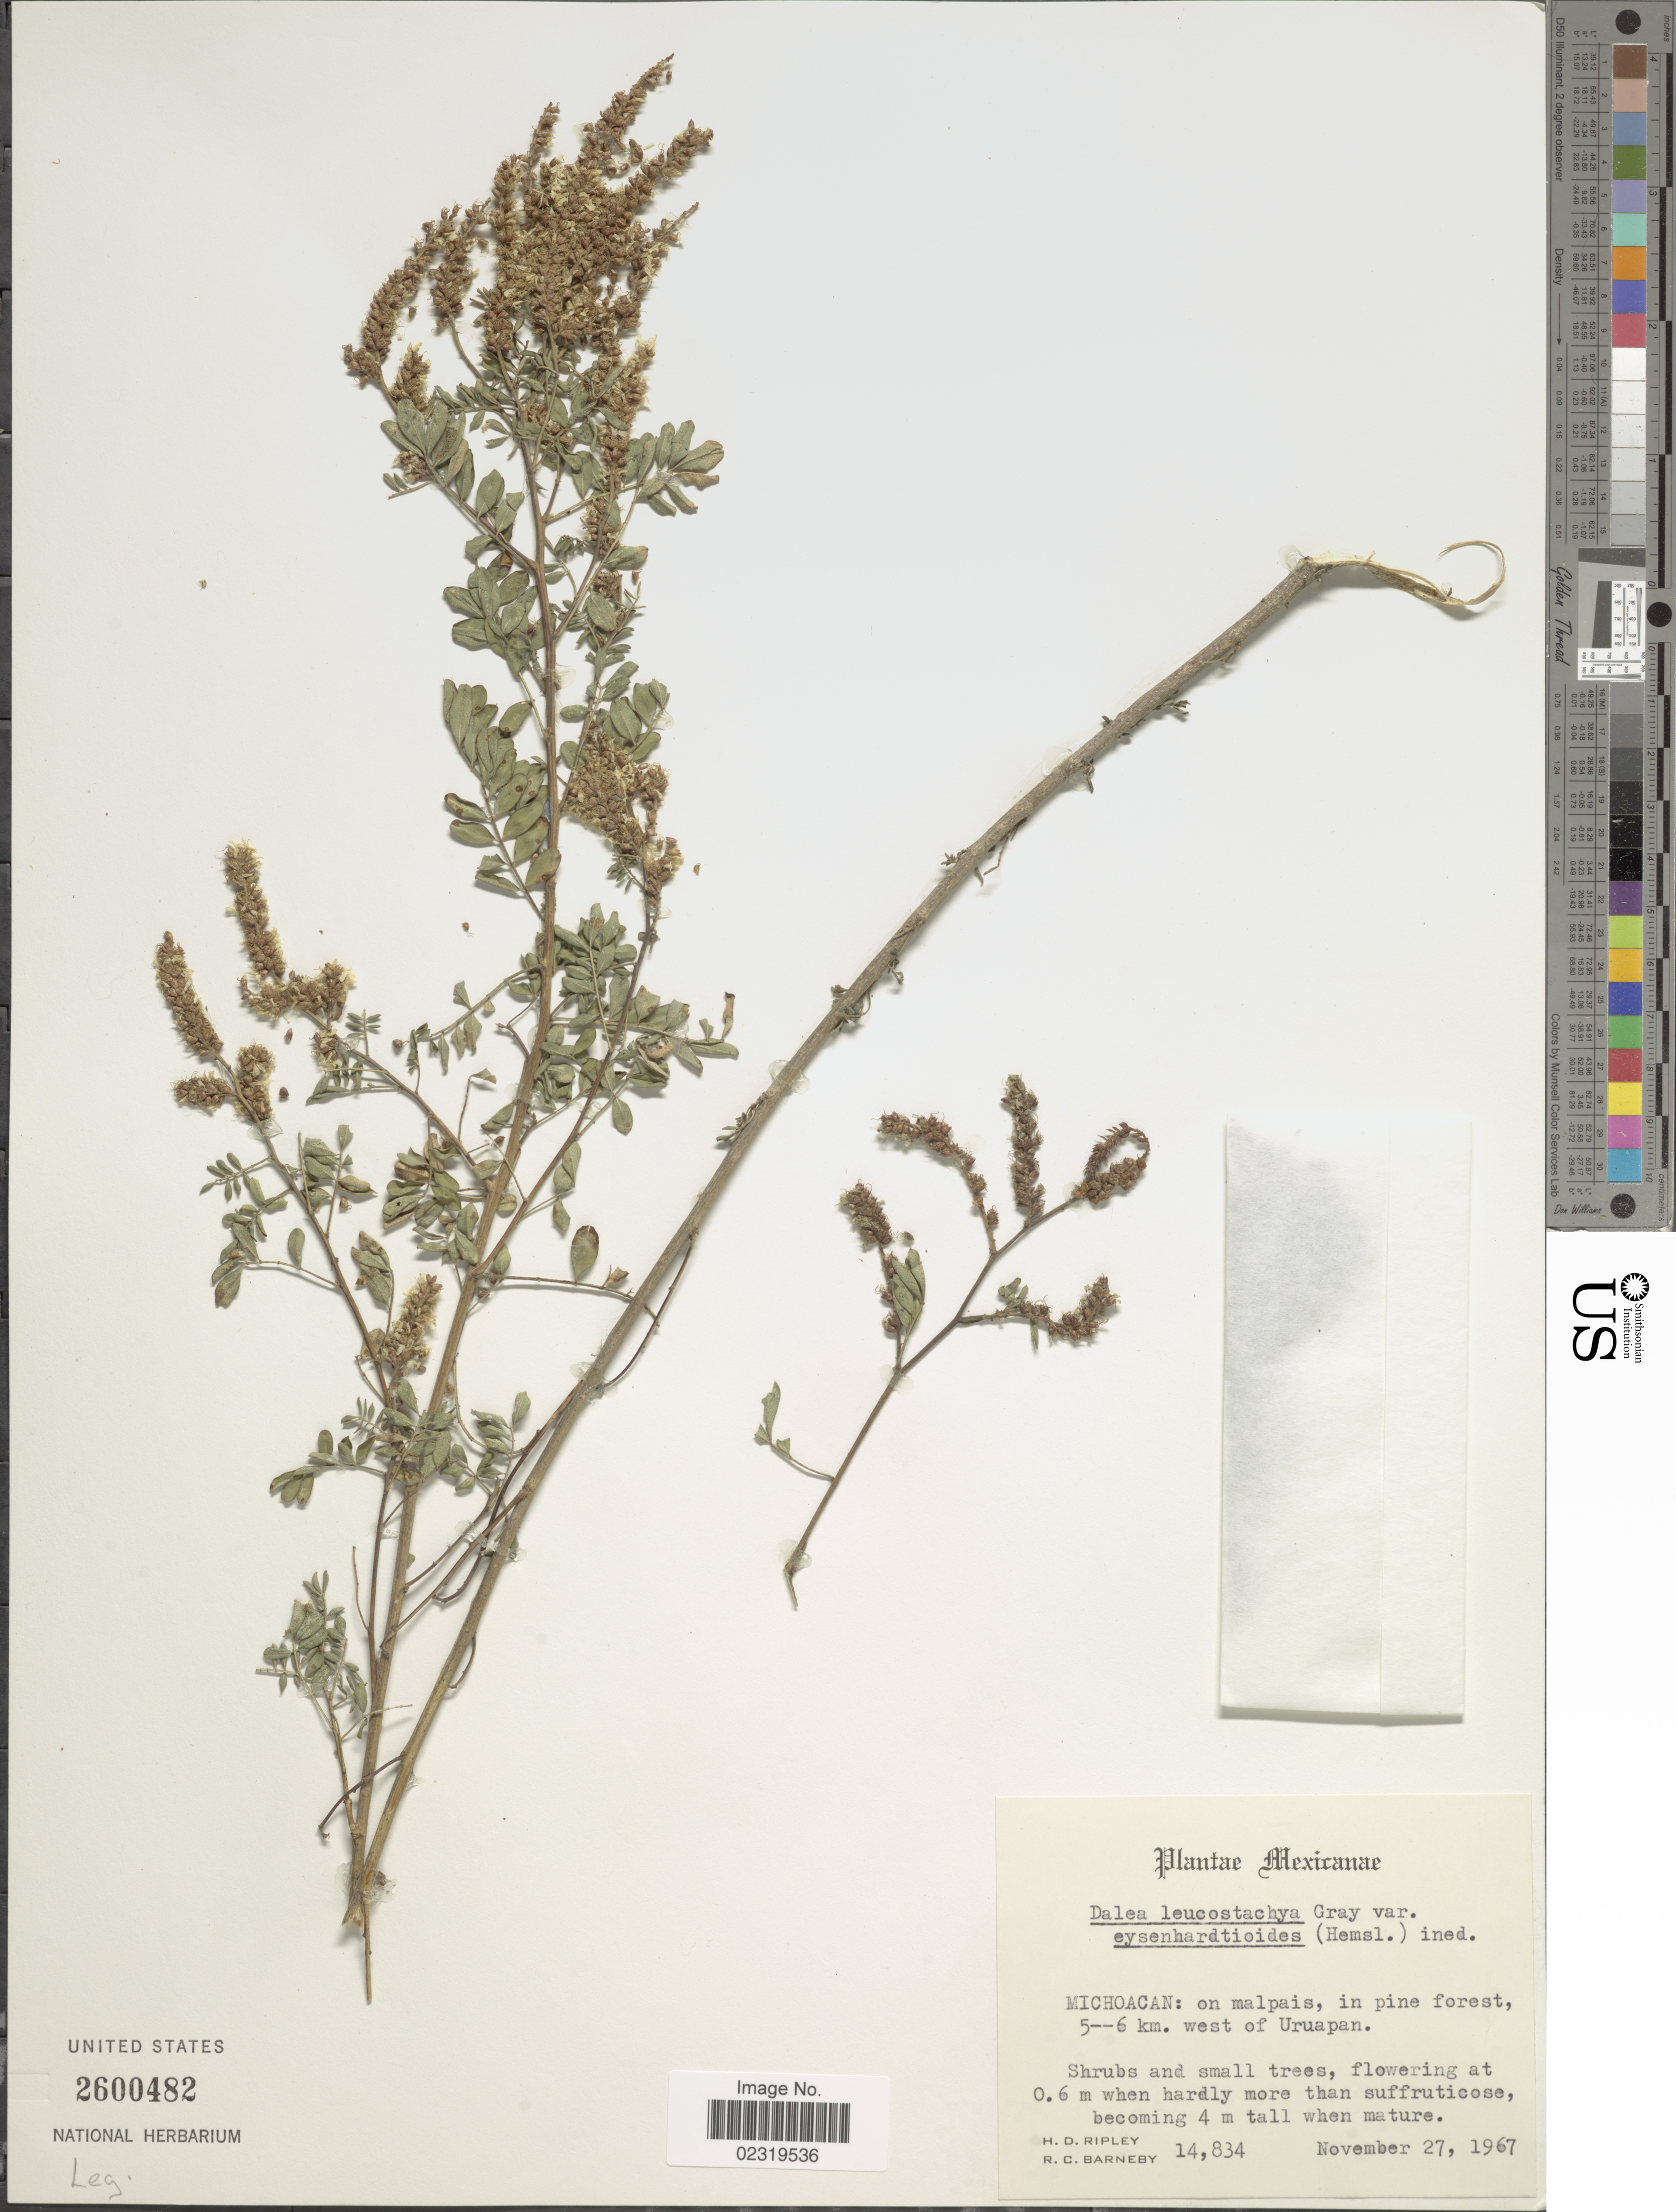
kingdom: Plantae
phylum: Tracheophyta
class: Magnoliopsida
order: Fabales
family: Fabaceae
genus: Dalea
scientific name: Dalea leucostachya var. eysenhardtioides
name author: (Hemsl.) Barneby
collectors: H. Ripley & R. C. Barneby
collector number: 14834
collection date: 1967-11-27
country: Mexico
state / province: Michoacán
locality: On malpais, in pine forest, 5--6 km. west of Uruapan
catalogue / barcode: US 2600482